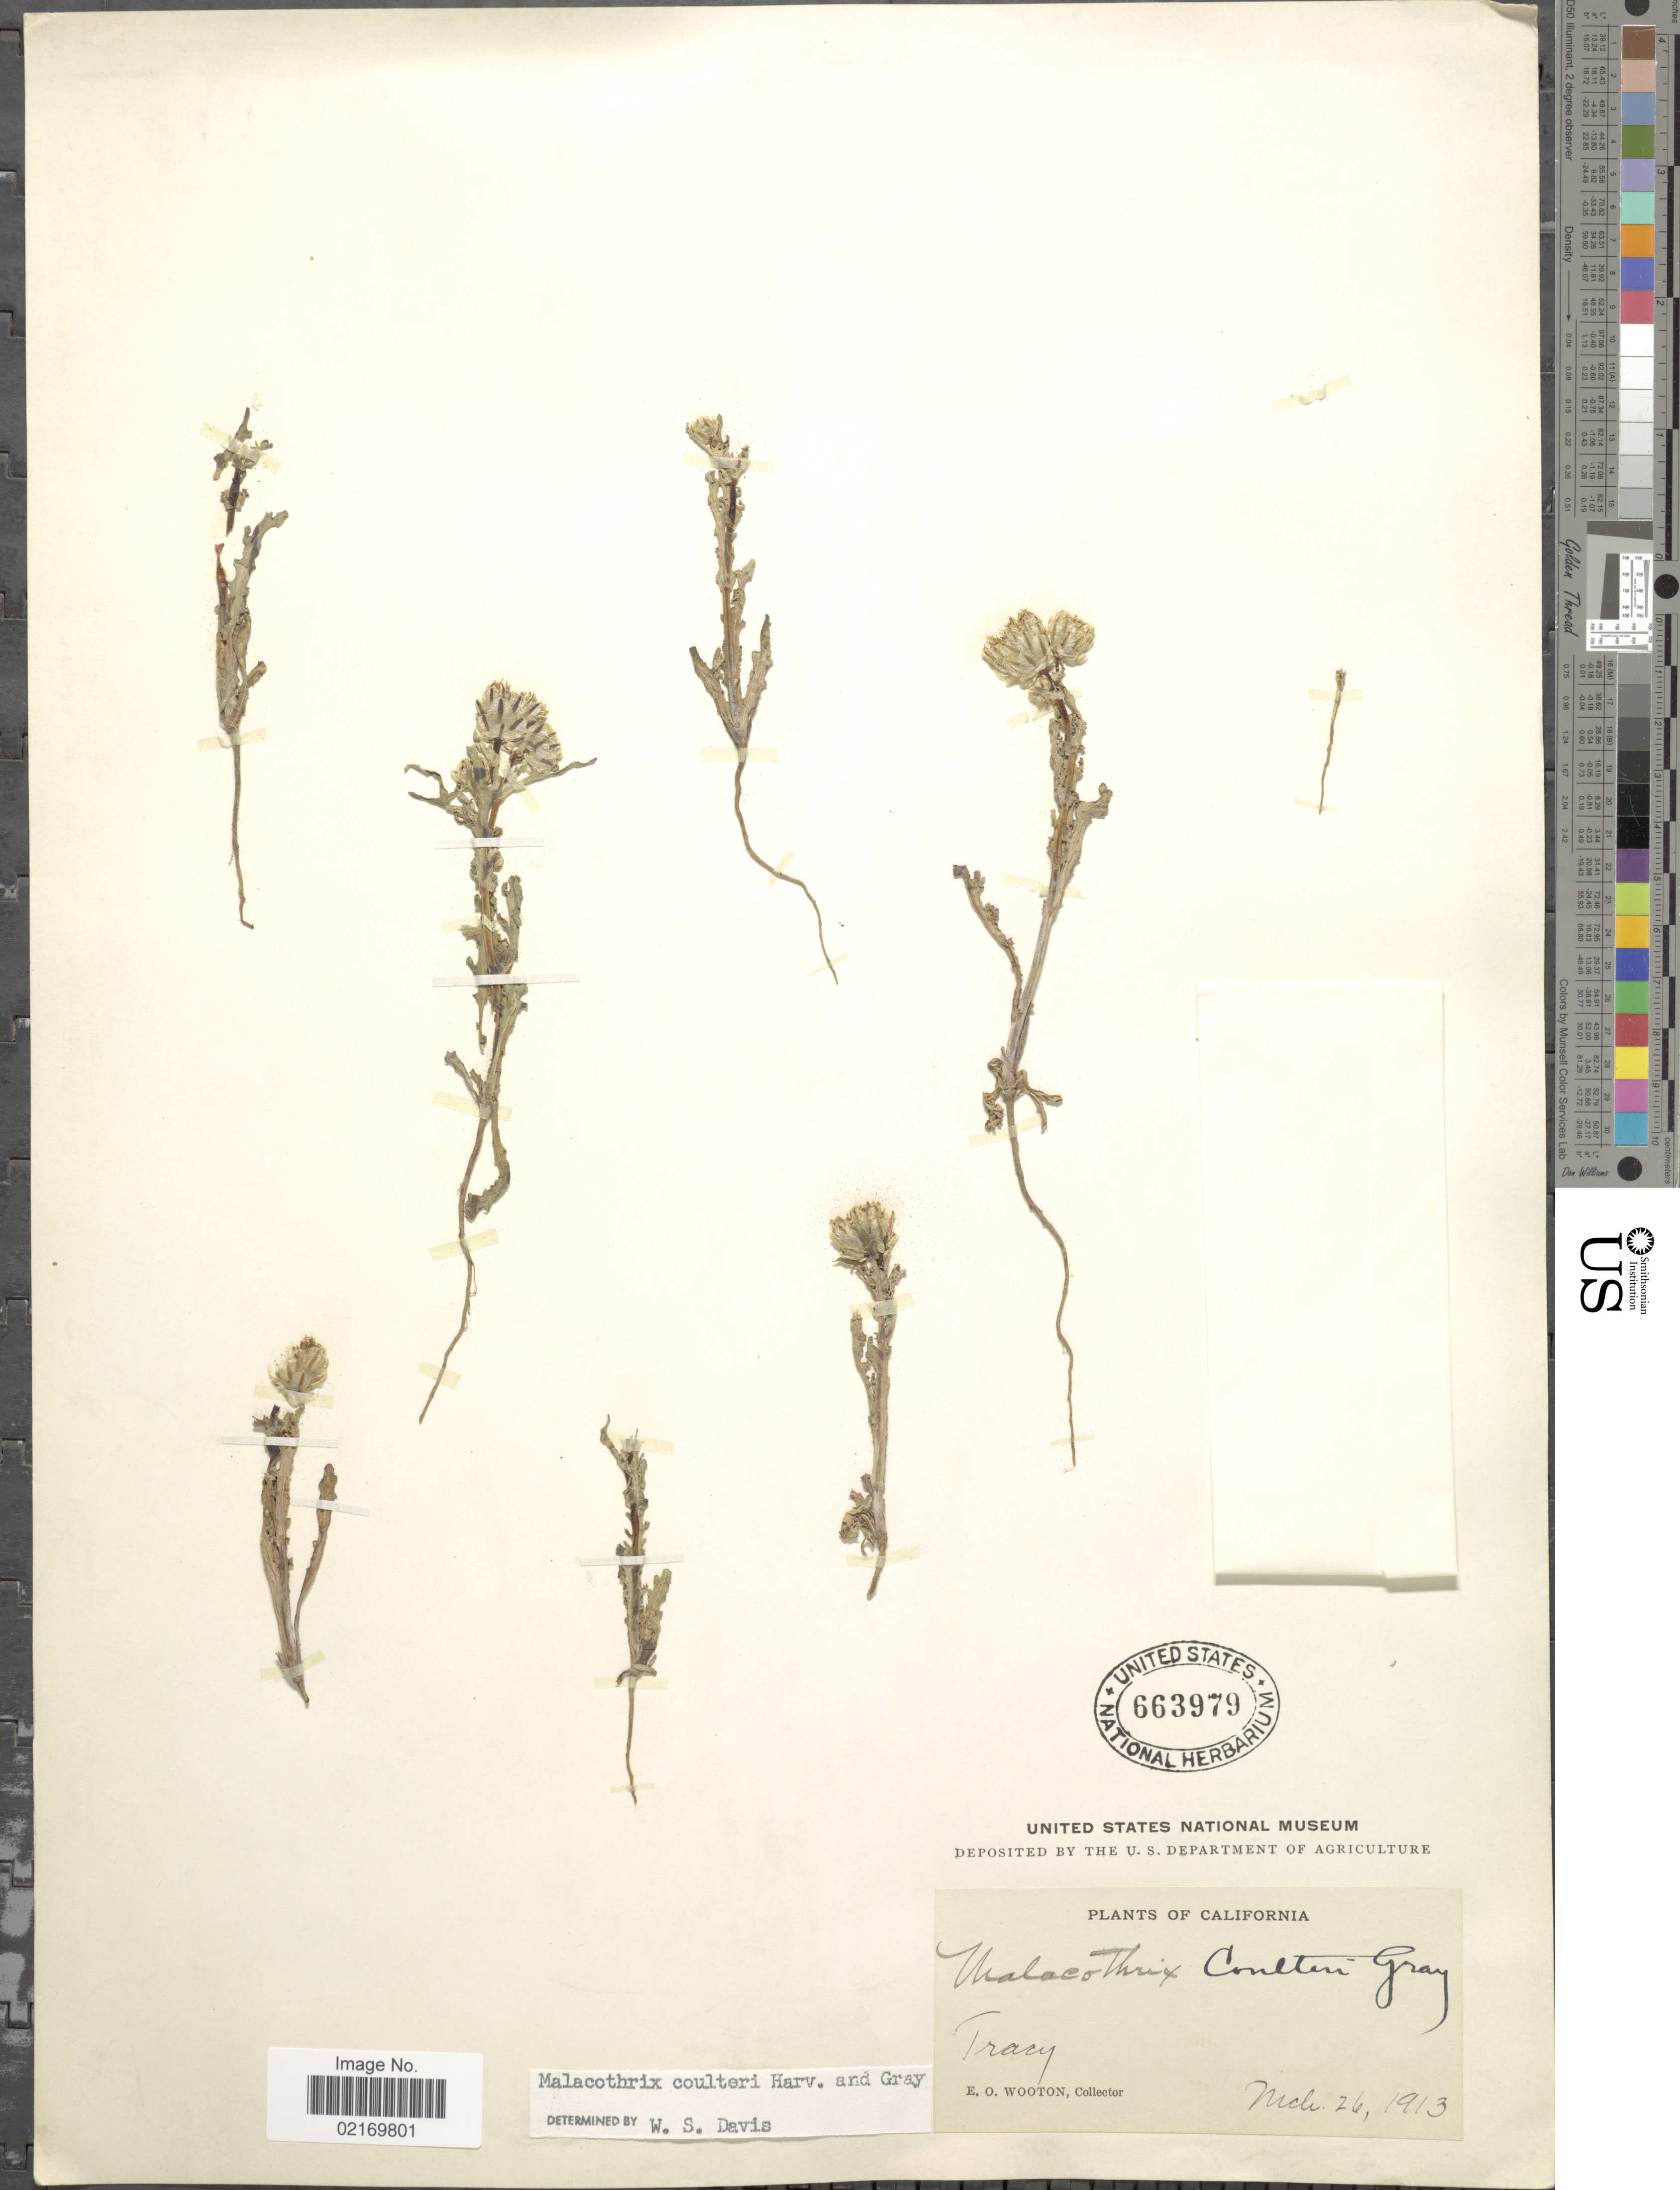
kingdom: Plantae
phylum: Tracheophyta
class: Magnoliopsida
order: Asterales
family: Asteraceae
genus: Malacothrix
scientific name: Malacothrix coulteri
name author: Harv. & A. Gray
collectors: E. O. Wooton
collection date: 1913-03-26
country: United States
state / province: California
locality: Tracy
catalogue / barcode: US 663979